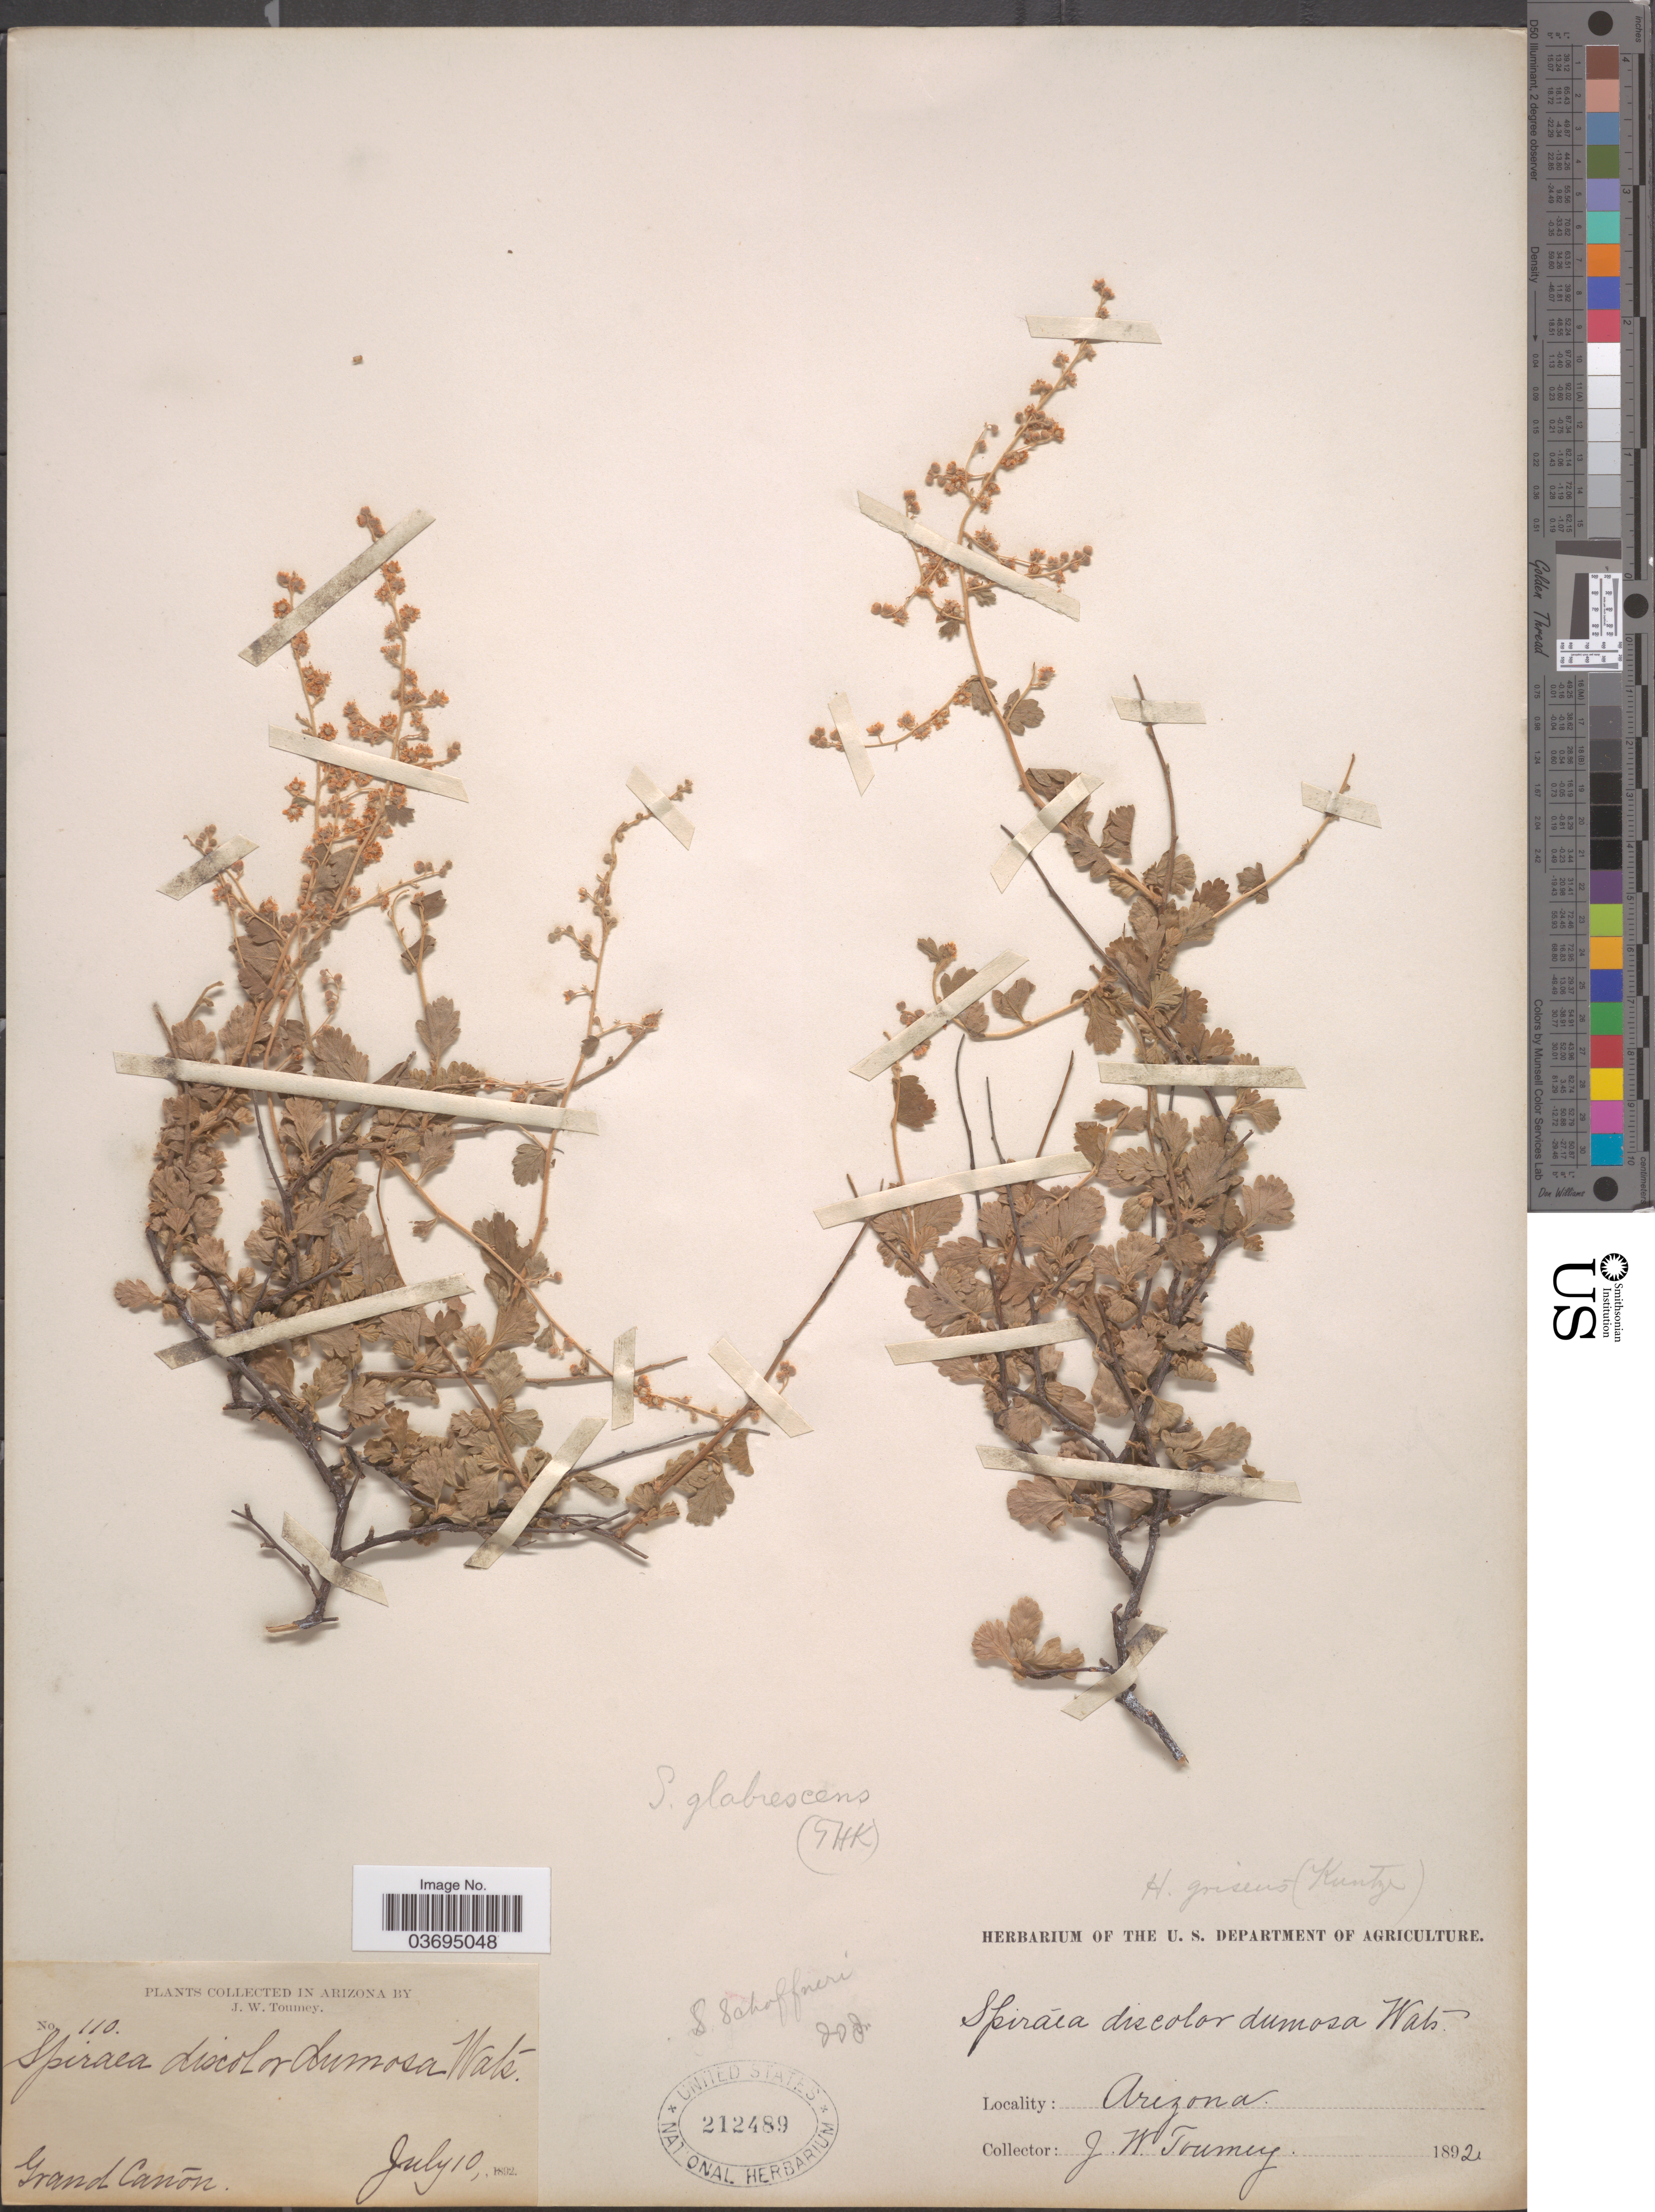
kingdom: Plantae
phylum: Tracheophyta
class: Magnoliopsida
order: Rosales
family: Rosaceae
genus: Holodiscus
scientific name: Holodiscus discolor var. dumosus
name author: Maxim. ex J.M. Coult.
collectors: J. W. Toumey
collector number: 110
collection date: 1892-07-10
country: United States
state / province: Arizona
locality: Grand Cañon.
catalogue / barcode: US 212489